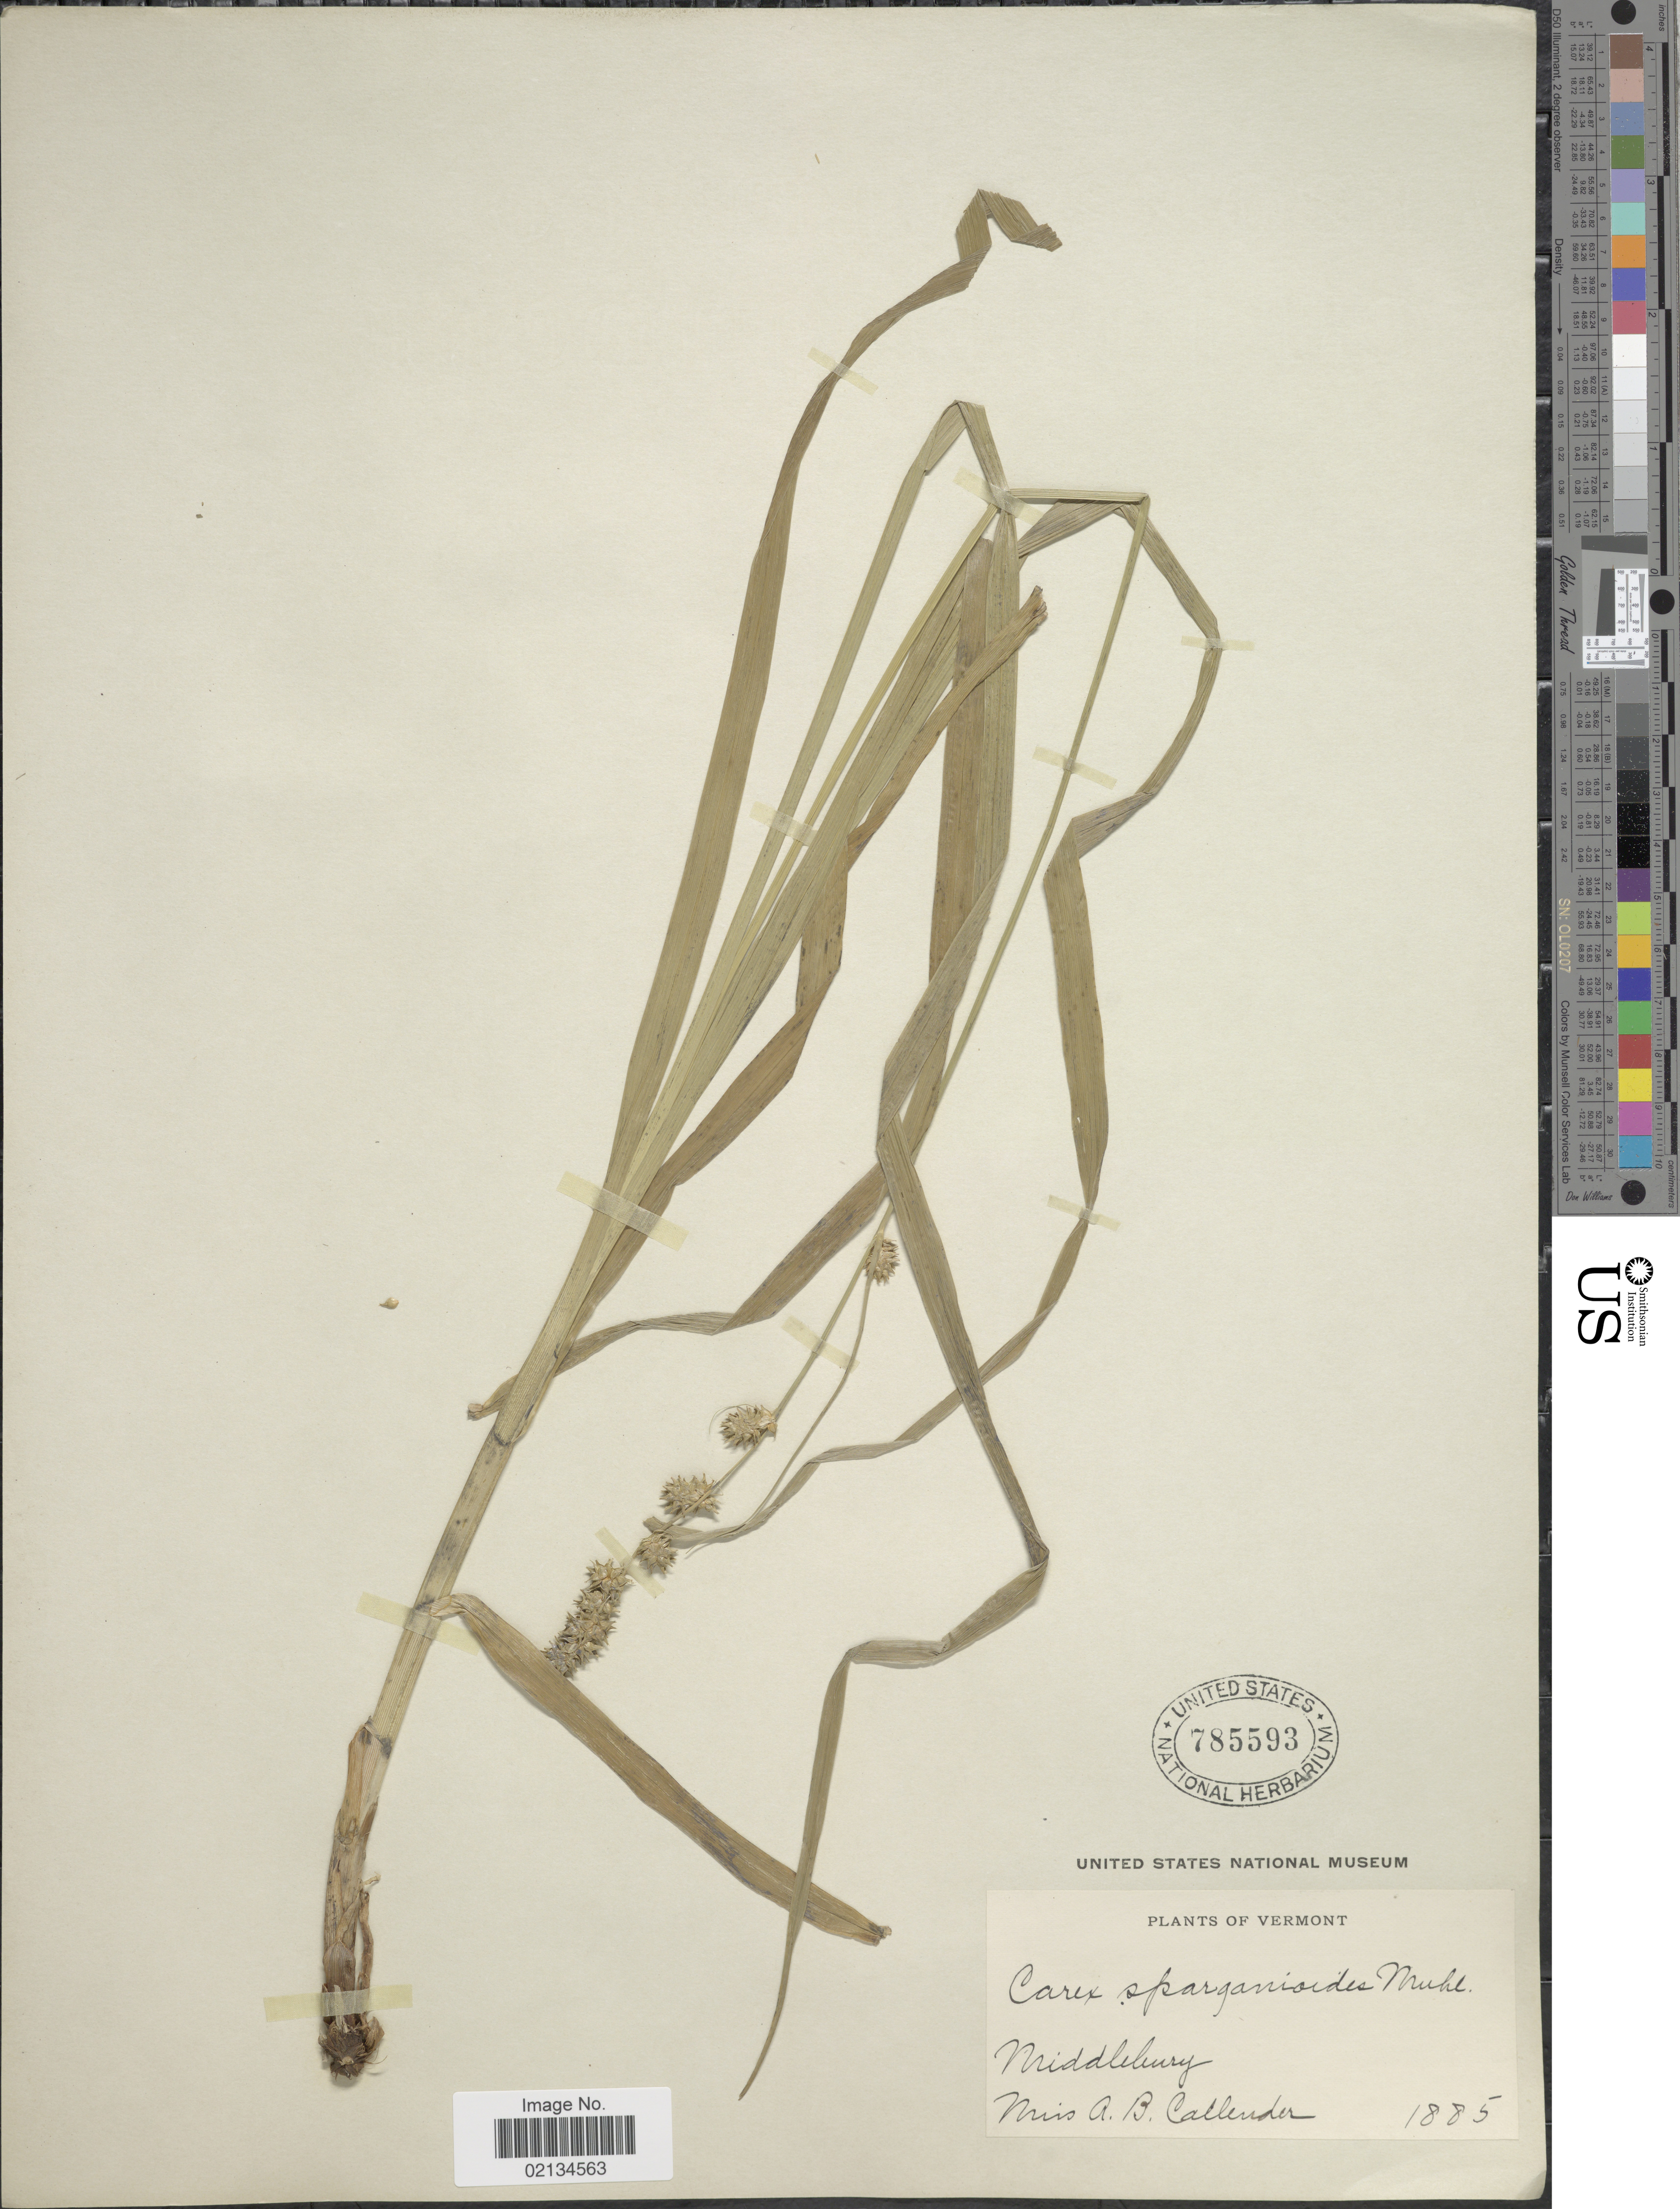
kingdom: Plantae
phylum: Tracheophyta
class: Liliopsida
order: Poales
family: Cyperaceae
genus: Carex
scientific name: Carex sparganioides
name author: Muhl. ex Willd.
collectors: A. Callender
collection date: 1885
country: United States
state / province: Vermont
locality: Middlebury.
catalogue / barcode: US 785593